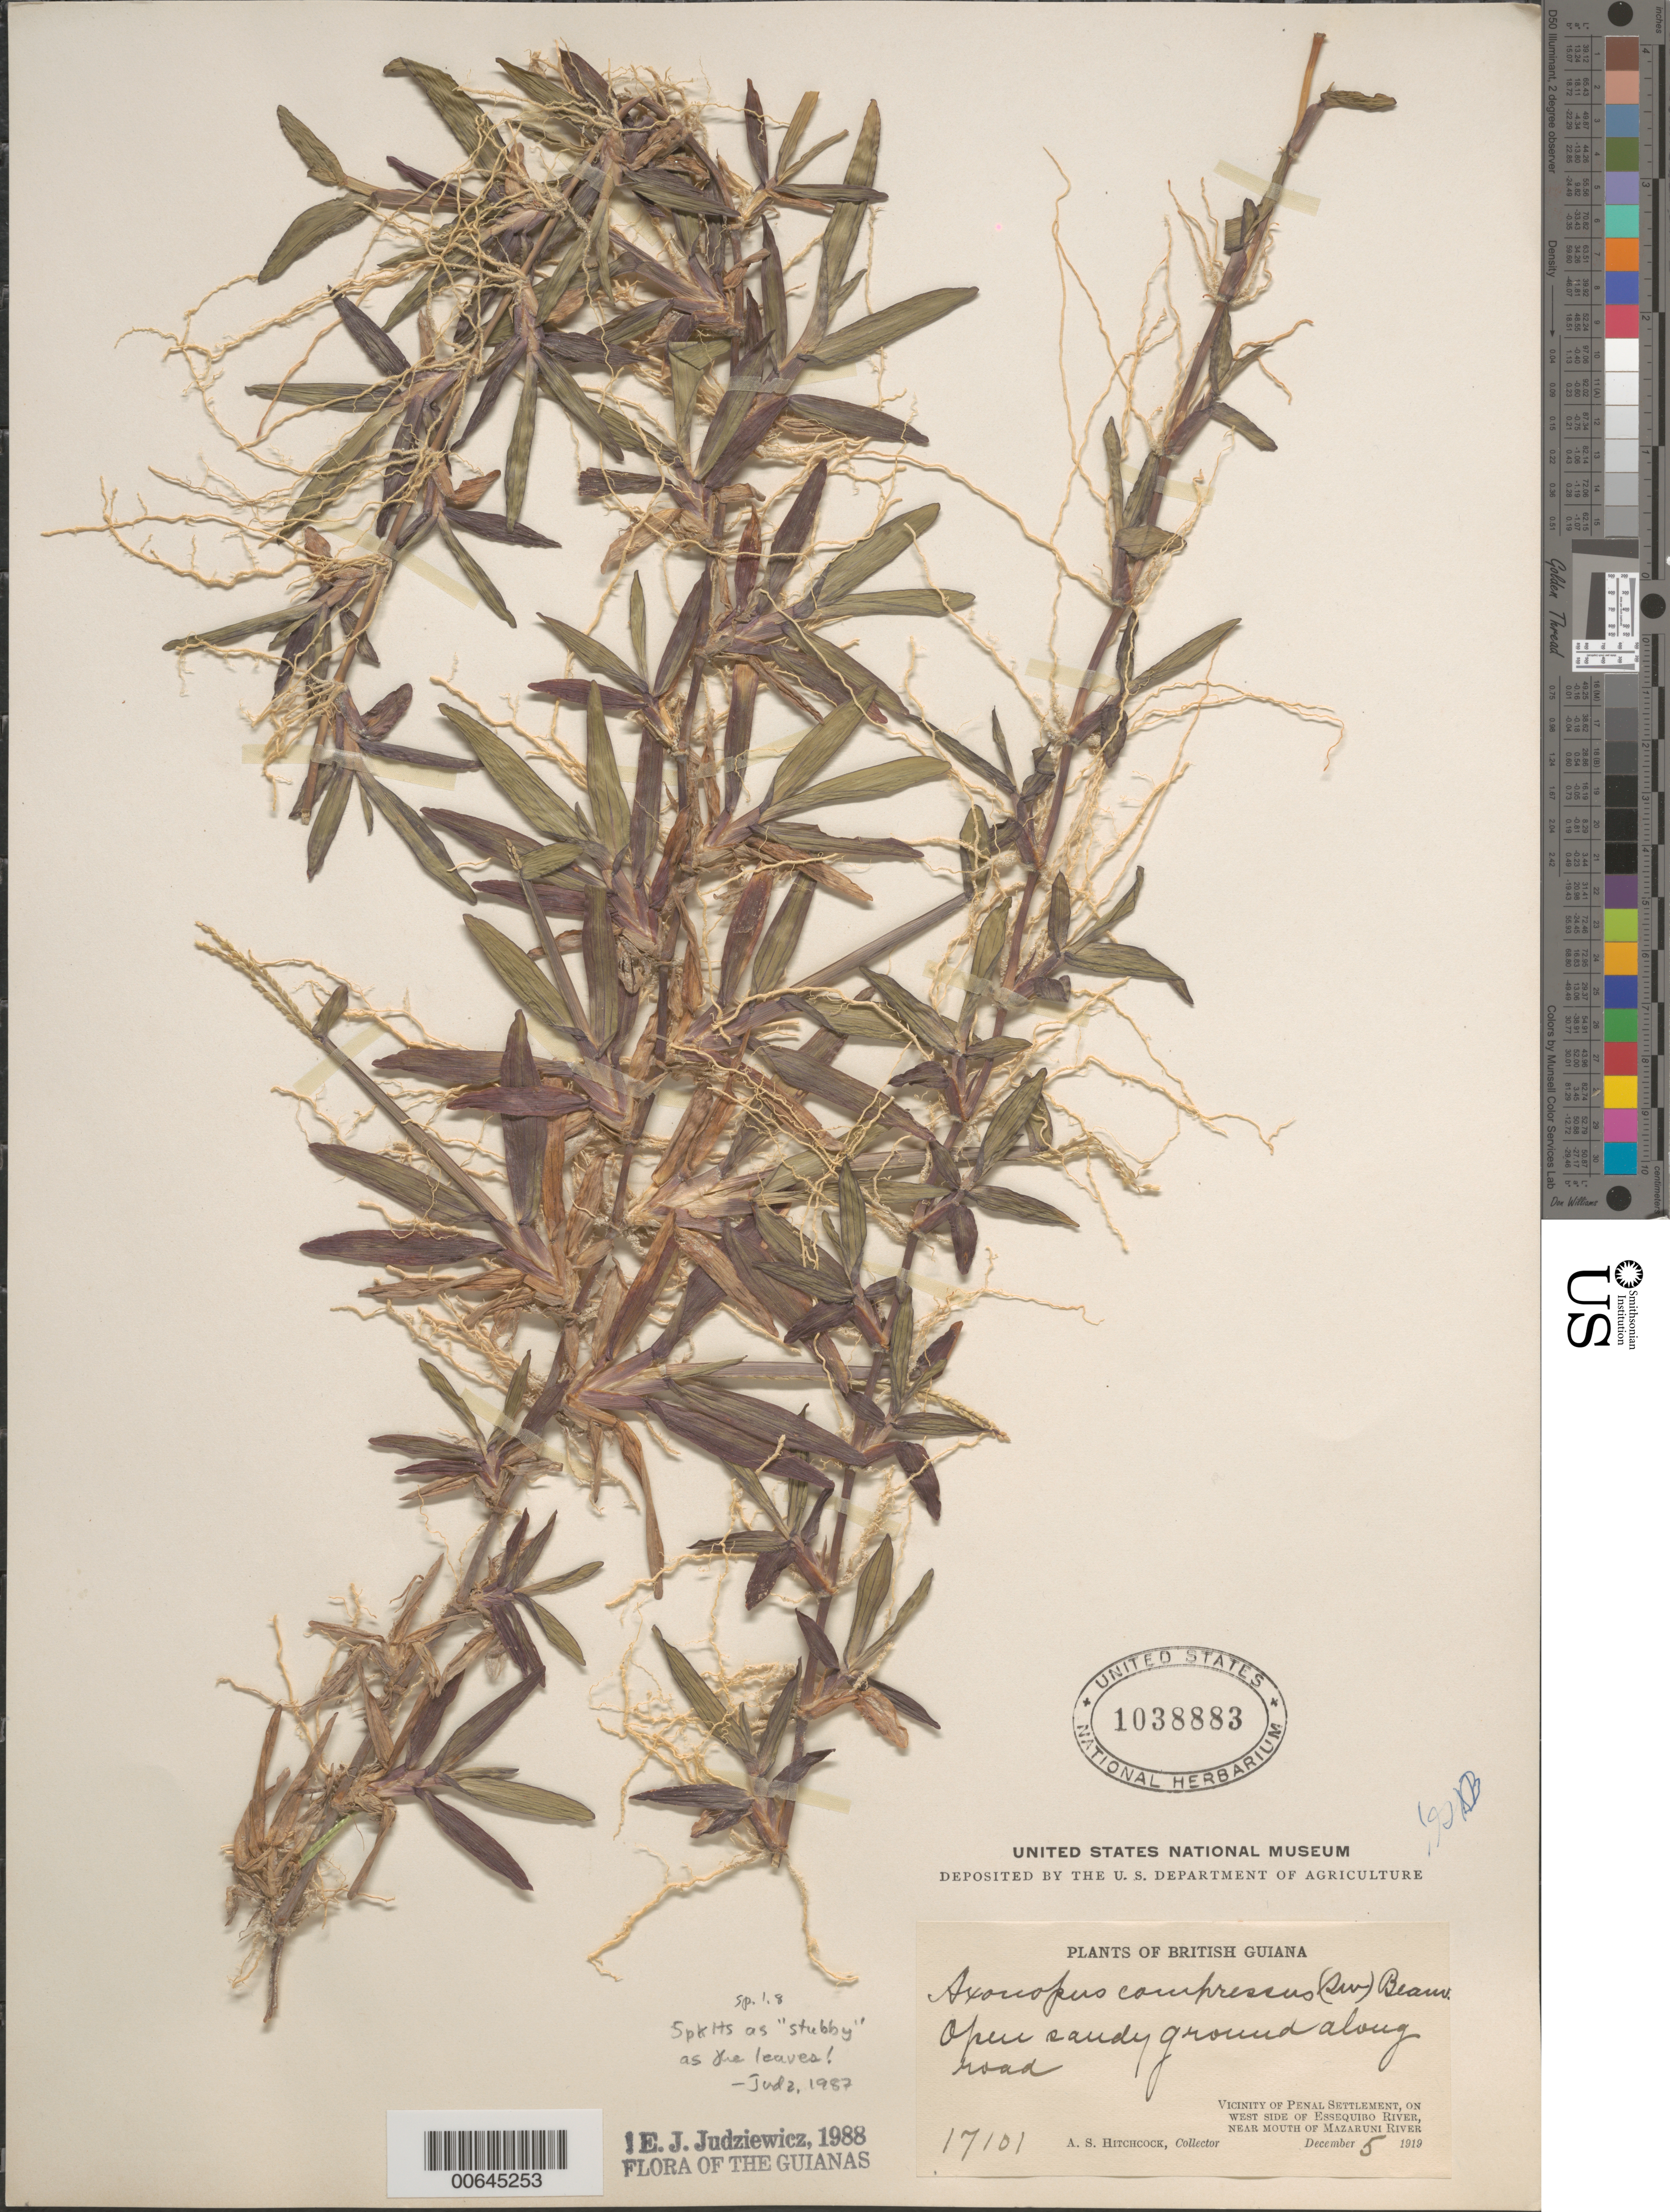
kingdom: Plantae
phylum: Tracheophyta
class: Liliopsida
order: Poales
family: Poaceae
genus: Axonopus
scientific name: Axonopus compressus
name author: (Sw.) P. Beauv.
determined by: Judziewicz, E. J.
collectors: A. S. Hitchcock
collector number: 17101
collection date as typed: Dec. 3-9, 1919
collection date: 1919-12-03/1919-12-09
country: Guyana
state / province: Cuyuni-Mazaruni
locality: Penal Settlement, on W side of Essequibo River, near mouth of Mazaruni River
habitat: Open sandy ground along road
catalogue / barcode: US 1038883